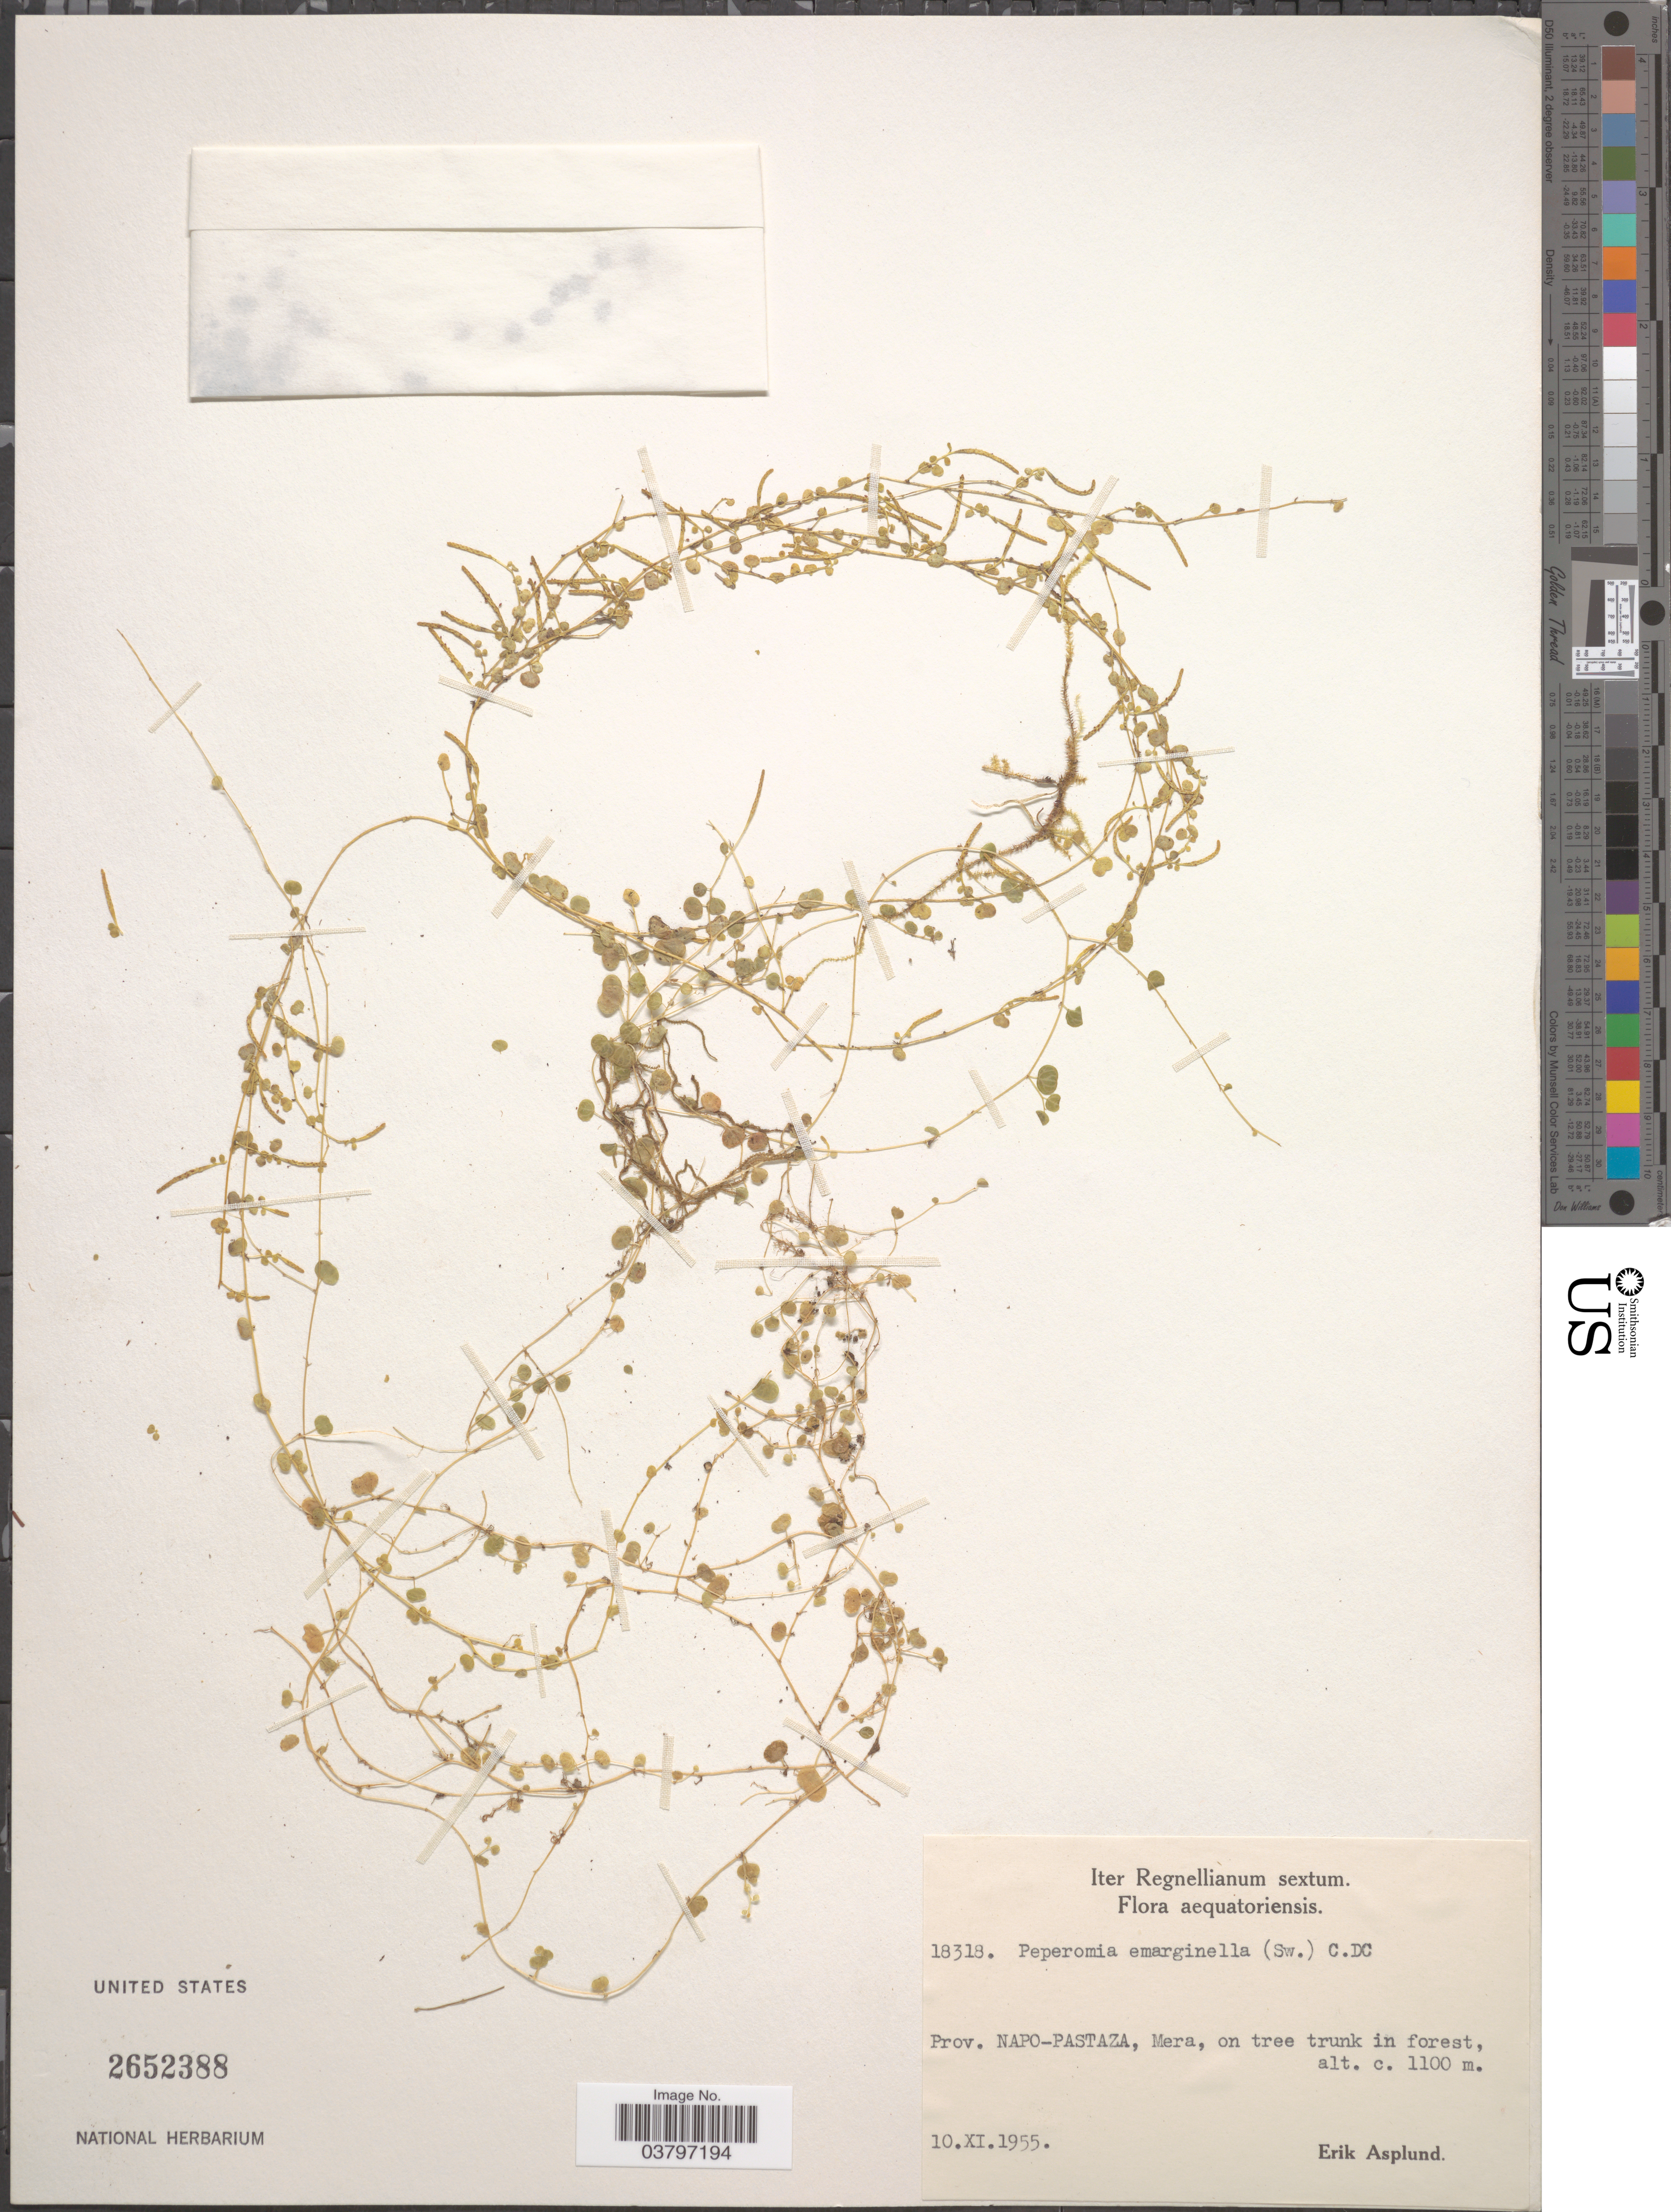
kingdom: Plantae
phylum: Tracheophyta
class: Magnoliopsida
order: Piperales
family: Piperaceae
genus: Peperomia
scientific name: Peperomia emarginella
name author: (Sw. ex Wikstr.) C. DC.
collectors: E. Asplund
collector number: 18318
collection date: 1955-11-10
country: Ecuador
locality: Napo-Pastaza, Mera, on tree trunk in forest.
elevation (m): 1100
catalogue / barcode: US 2652388